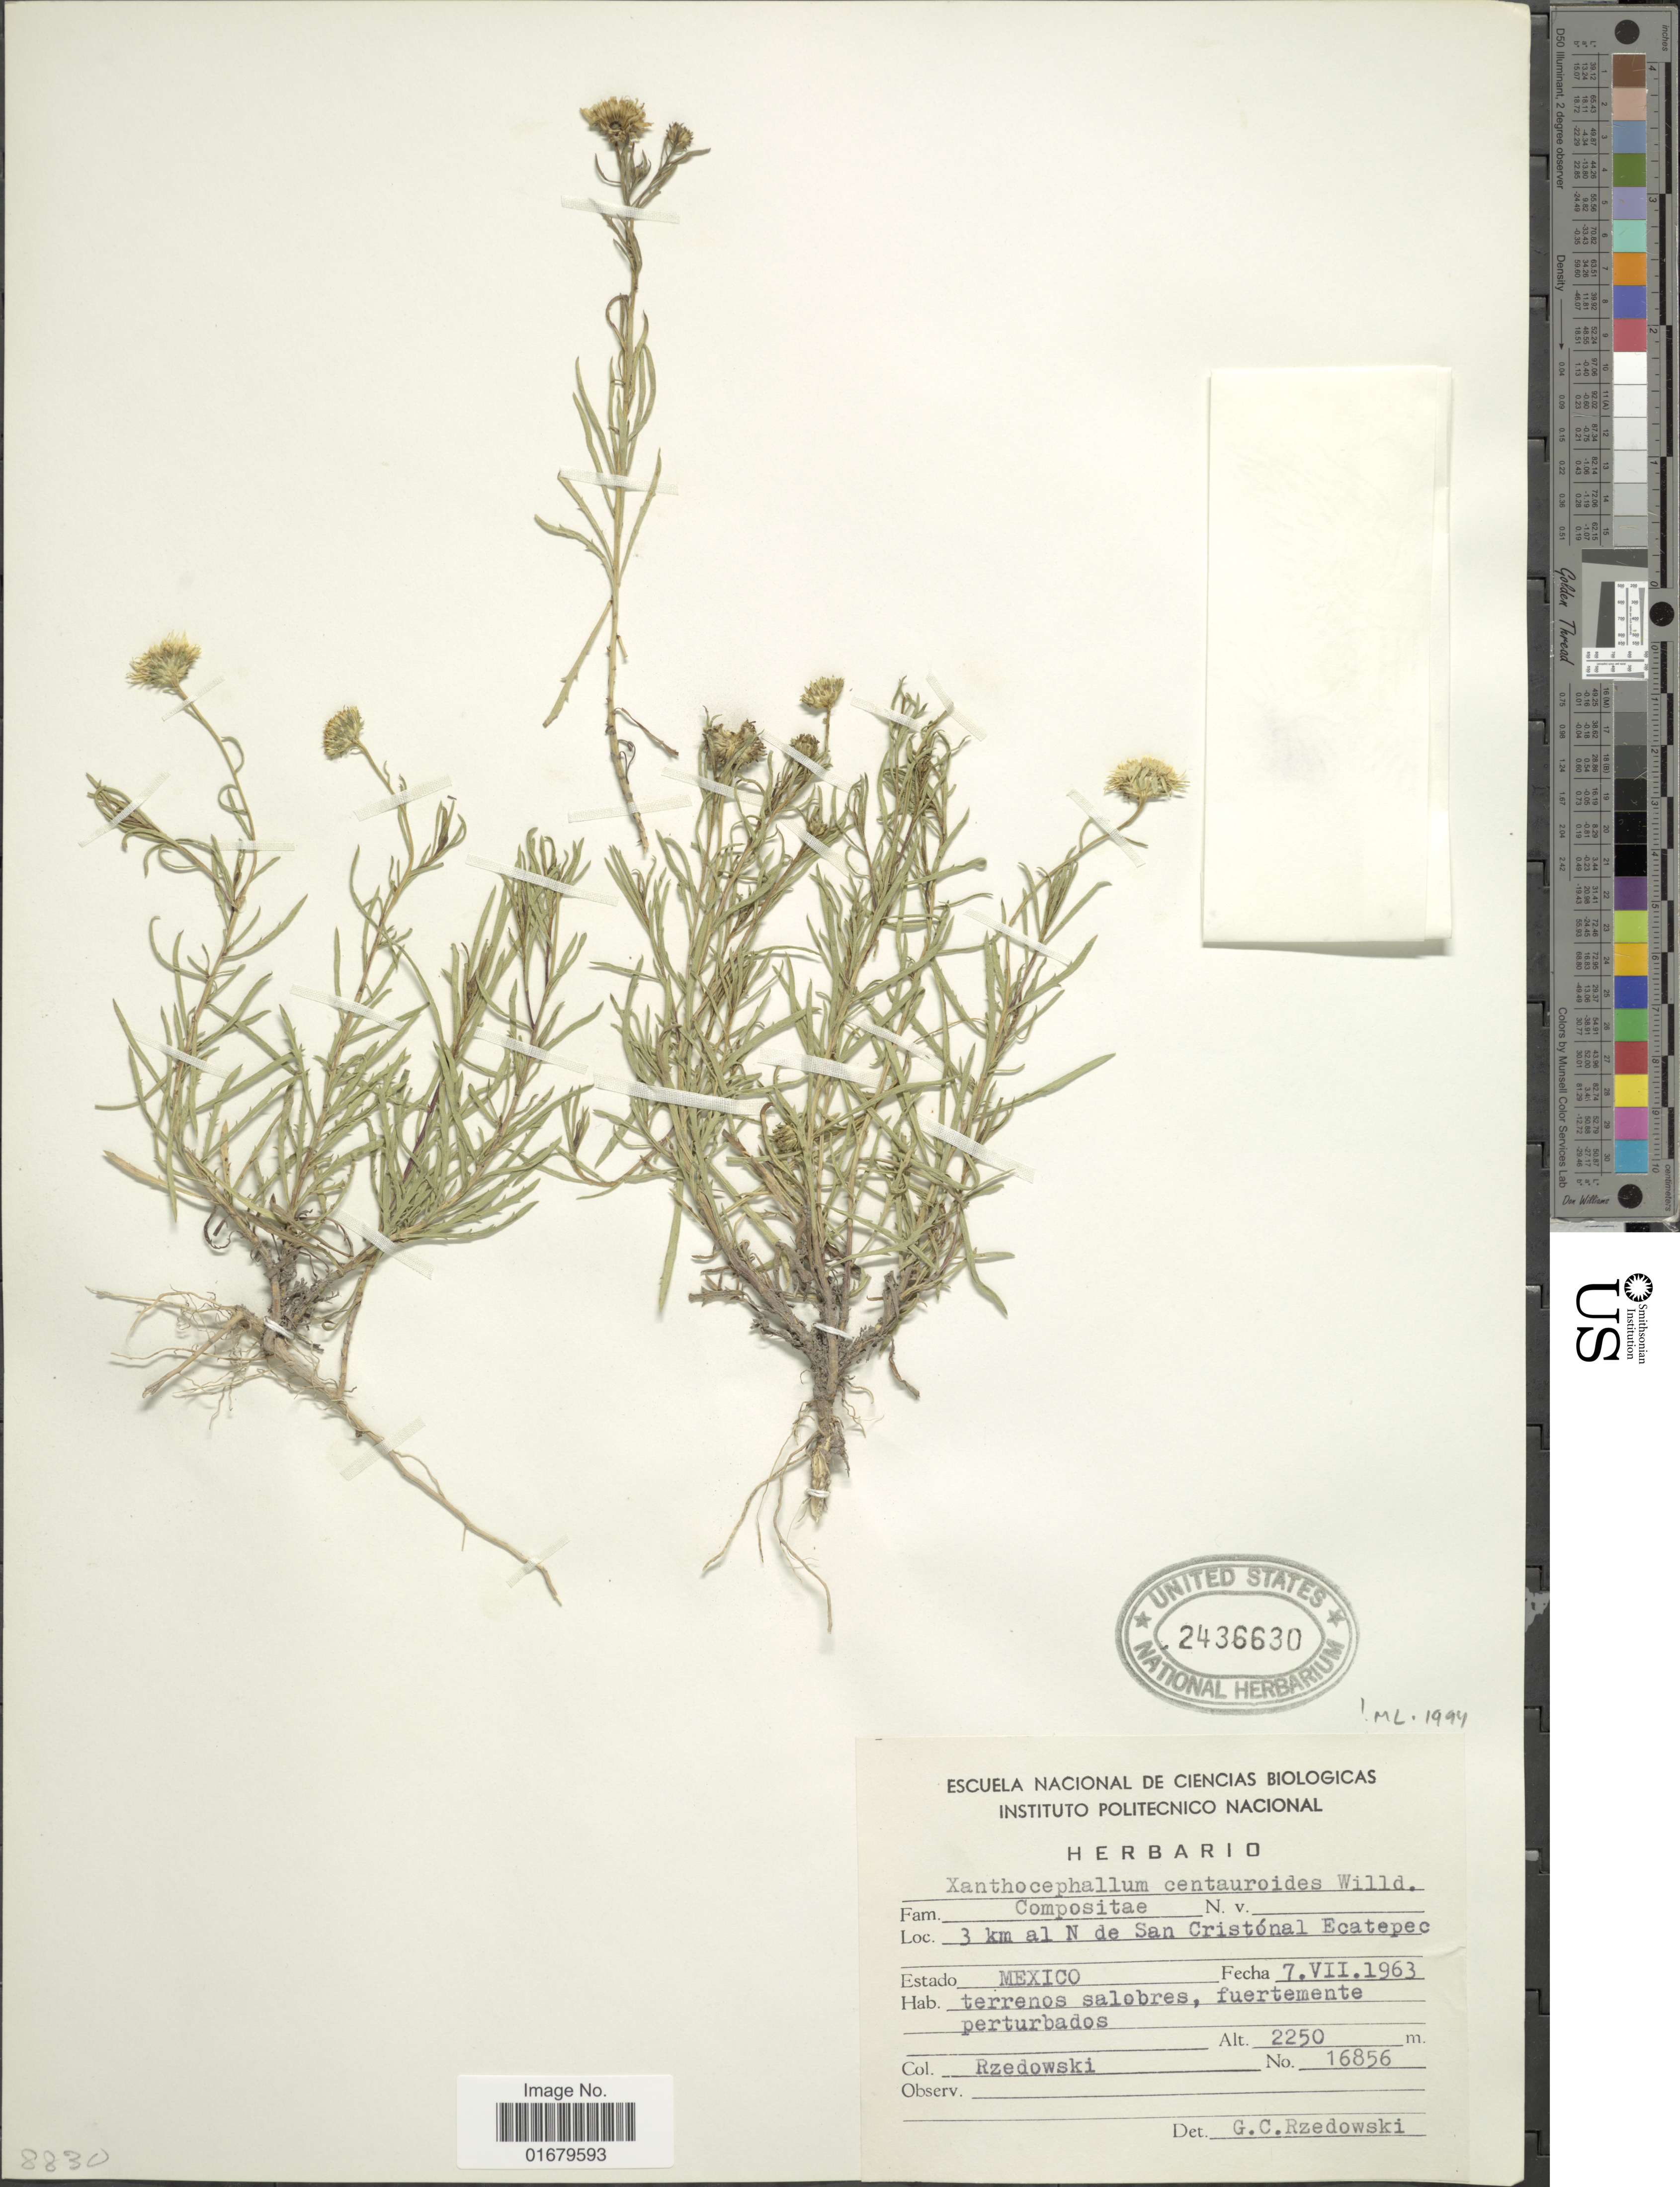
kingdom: Plantae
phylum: Tracheophyta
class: Magnoliopsida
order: Asterales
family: Asteraceae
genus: Xanthocephalum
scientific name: Xanthocephalum centauroides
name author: Willd.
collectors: Rzedowski, --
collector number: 16856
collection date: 1963-07-07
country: Mexico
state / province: México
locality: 3 km al N de San Cristóbal Ecatepec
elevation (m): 2250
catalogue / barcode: US 2436630